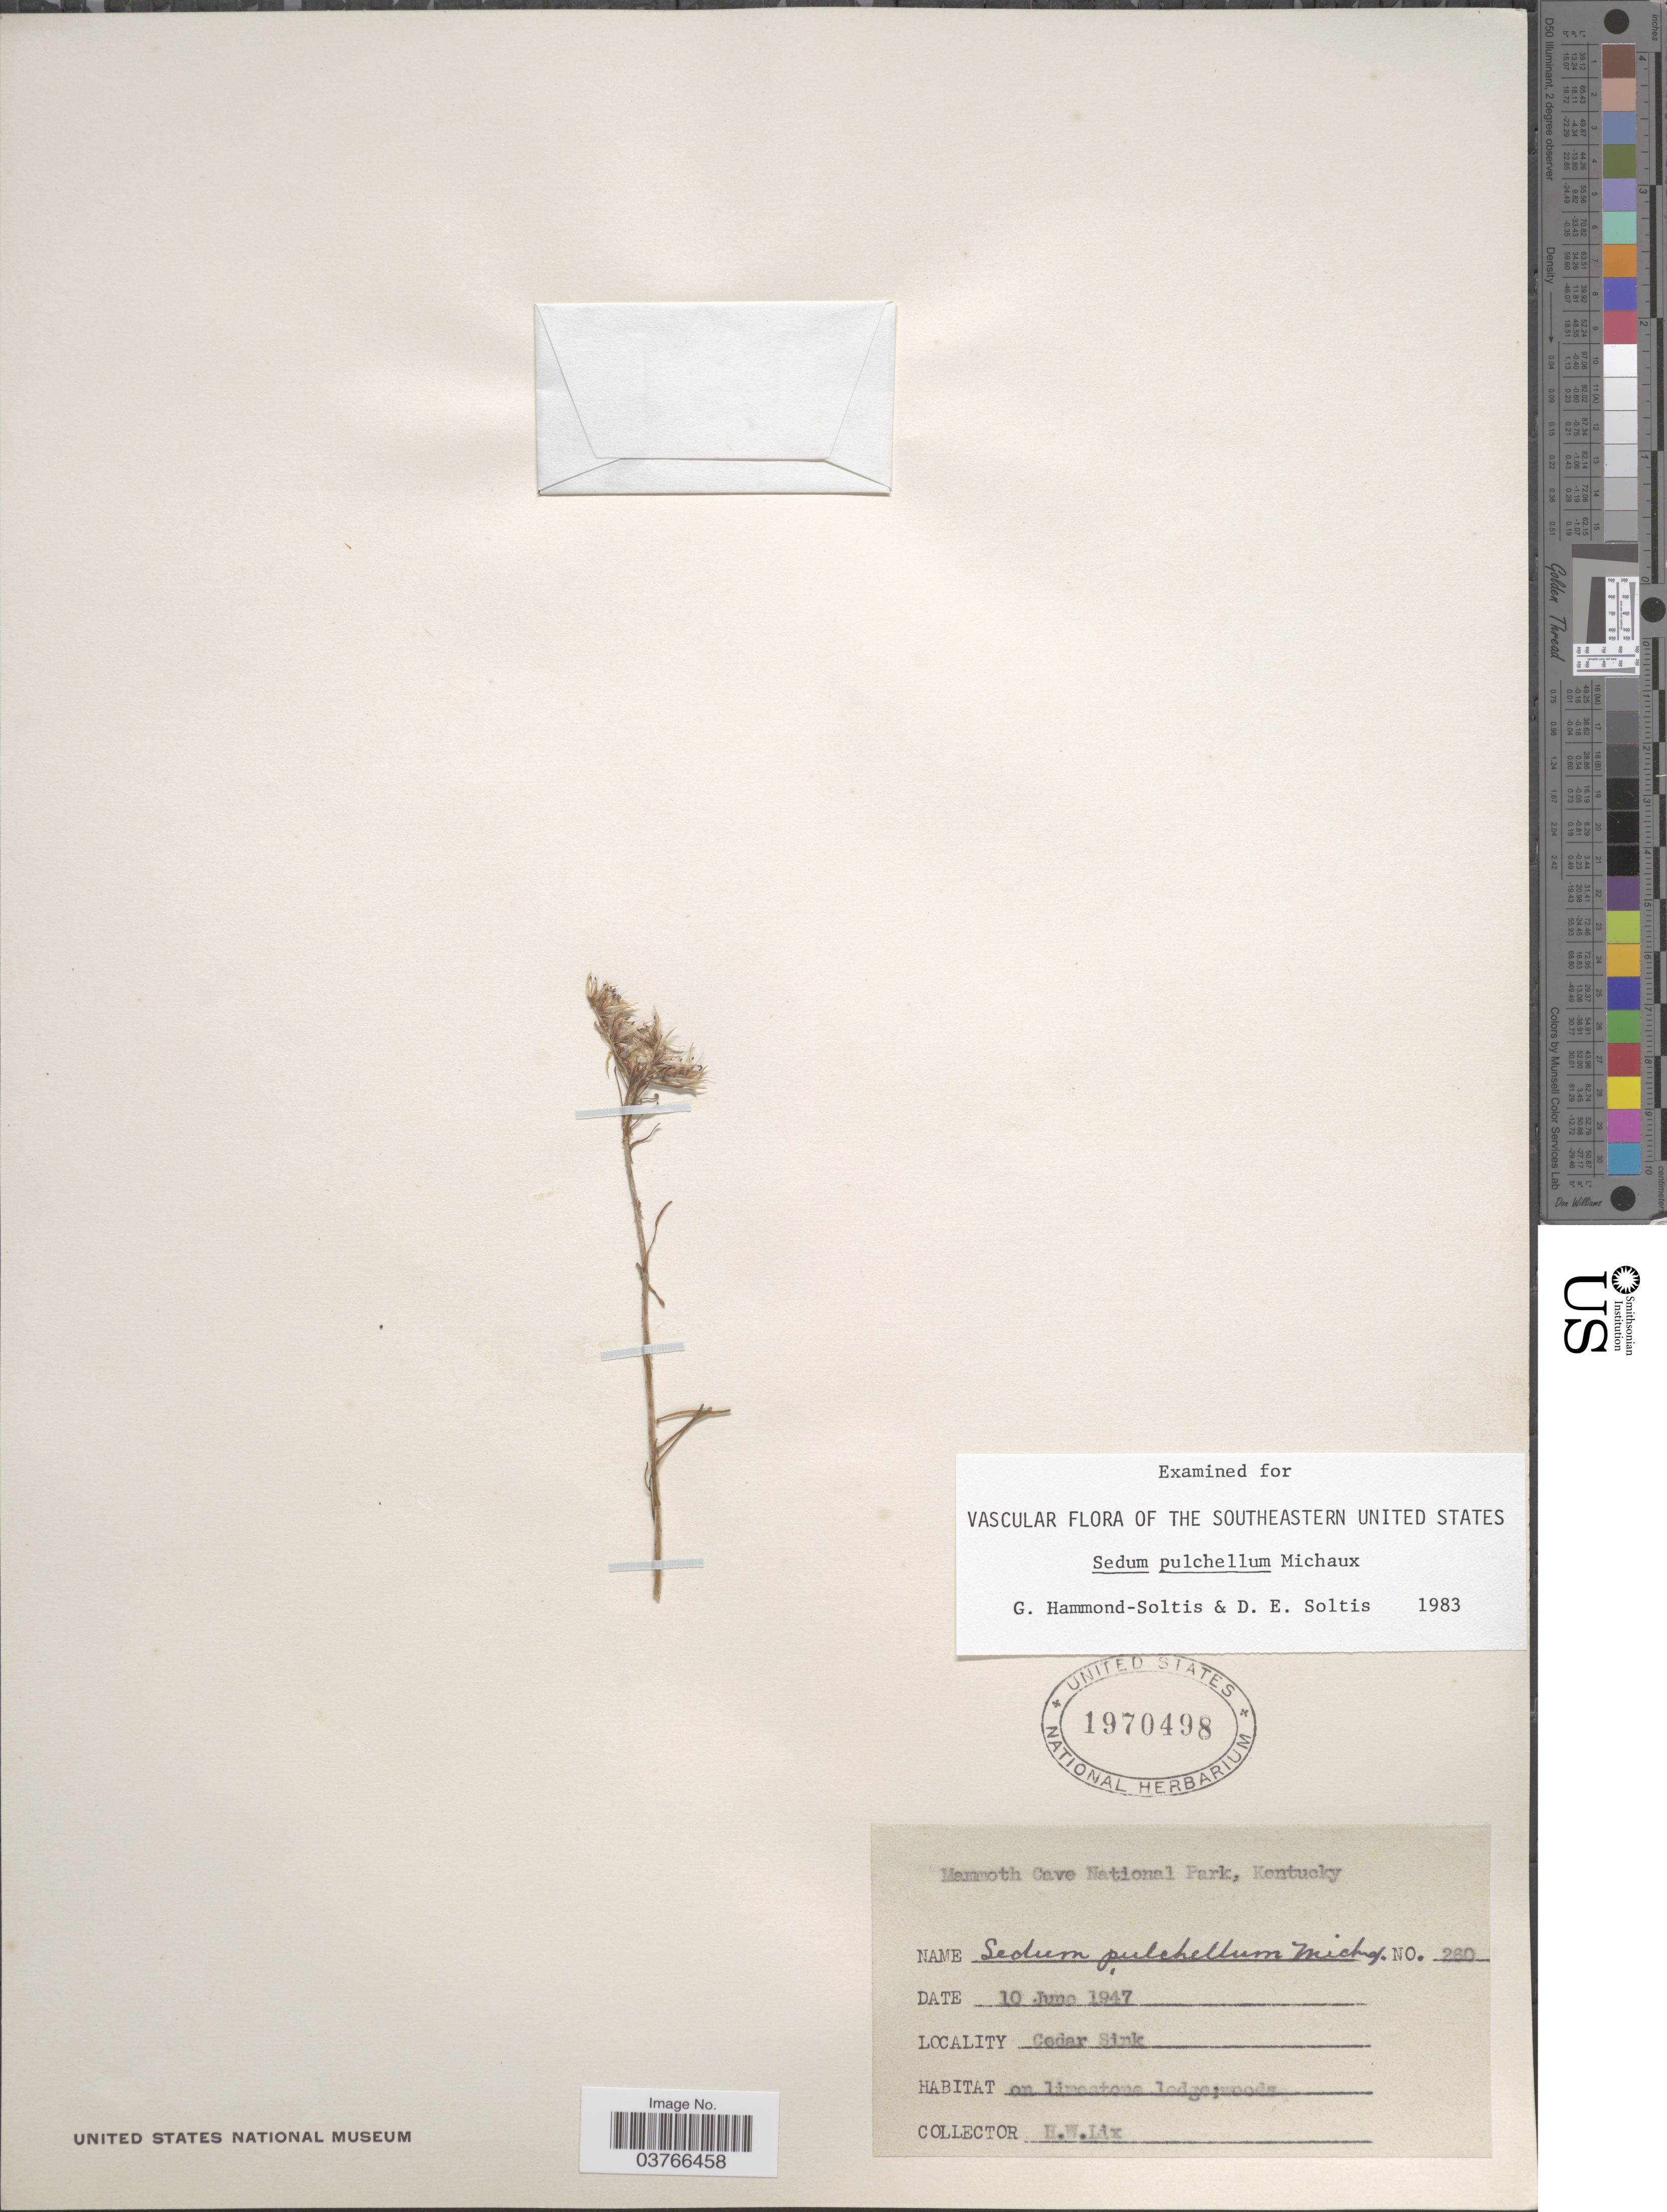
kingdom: Plantae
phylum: Tracheophyta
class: Magnoliopsida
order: Saxifragales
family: Crassulaceae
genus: Sedum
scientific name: Sedum pulchellum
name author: Michx.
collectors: H. W. Lix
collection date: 1947-06-10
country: United States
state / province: Kentucky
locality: Mammoth Cave National Park. Cedar Sink.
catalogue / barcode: US 1970498